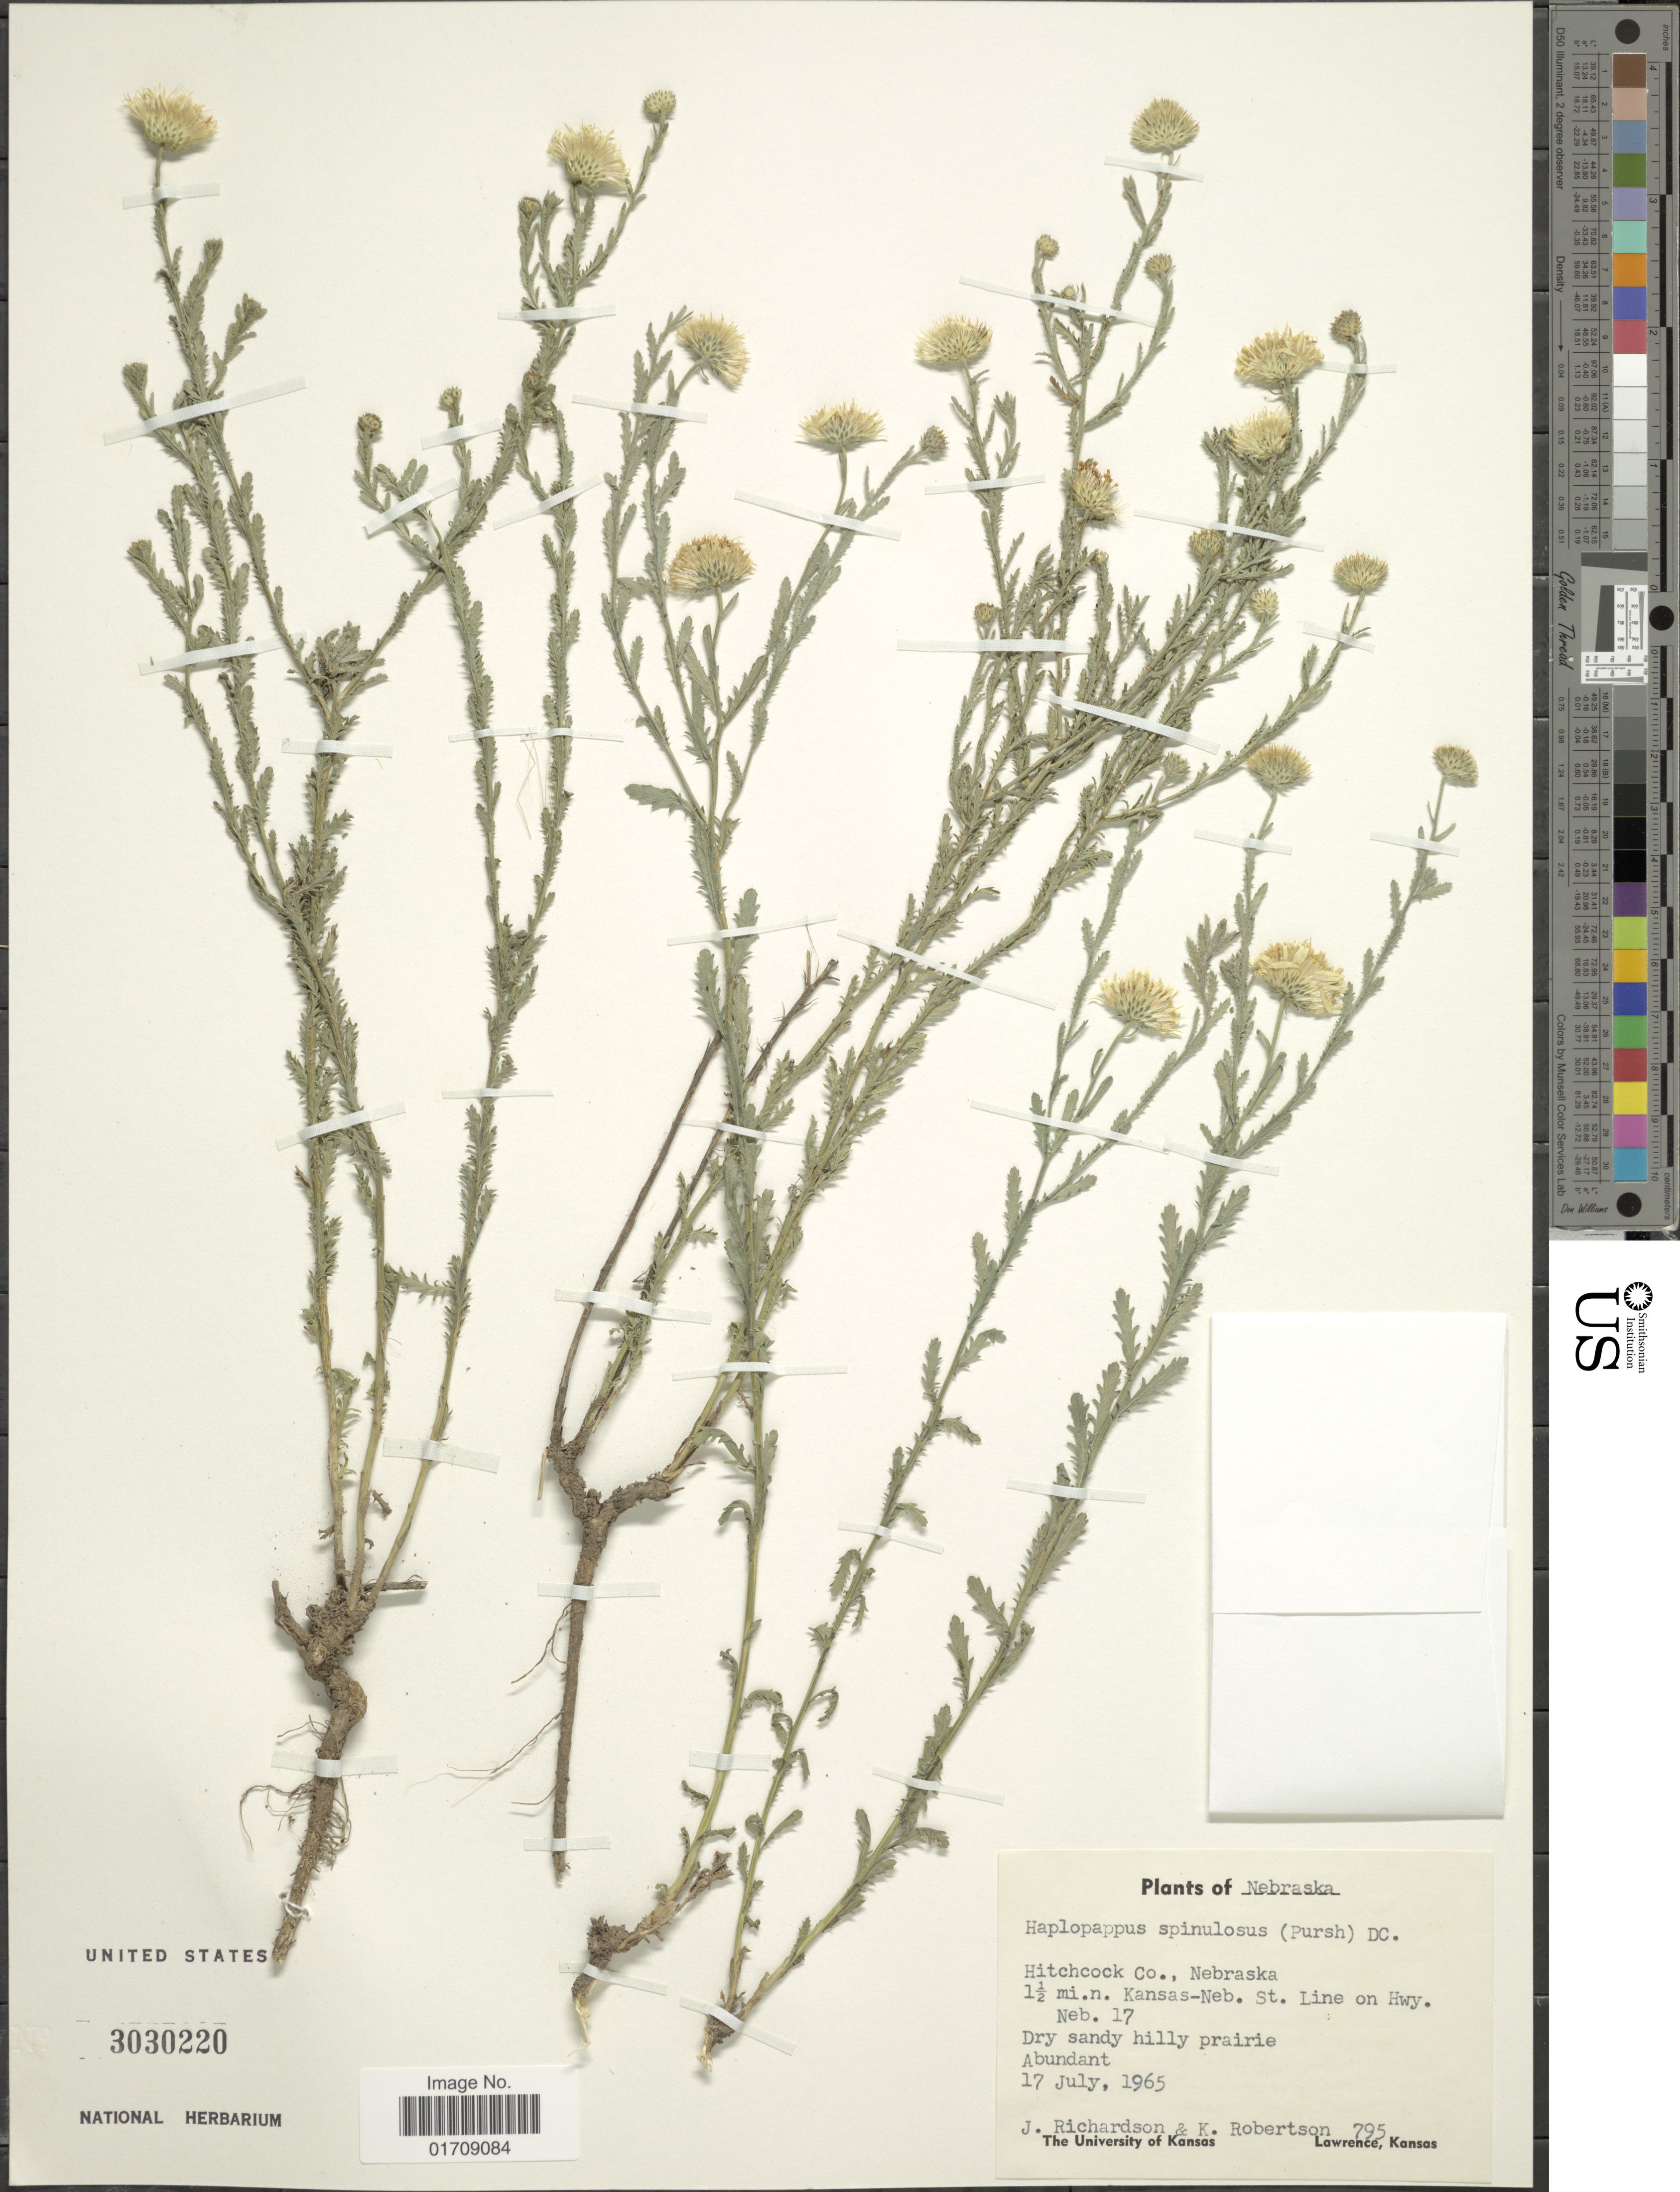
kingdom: Plantae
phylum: Tracheophyta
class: Magnoliopsida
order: Asterales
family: Asteraceae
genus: Machaeranthera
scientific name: Machaeranthera pinnata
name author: (Nutt.) Shinners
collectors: J. Richardson & K. Robertson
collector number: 795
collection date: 1965-07-17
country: United States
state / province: Nebraska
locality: Hitchcock Co., 1½ mi. n. Kansas-Neb. St. Line on Hwy. Neb. 17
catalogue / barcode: US 3030220